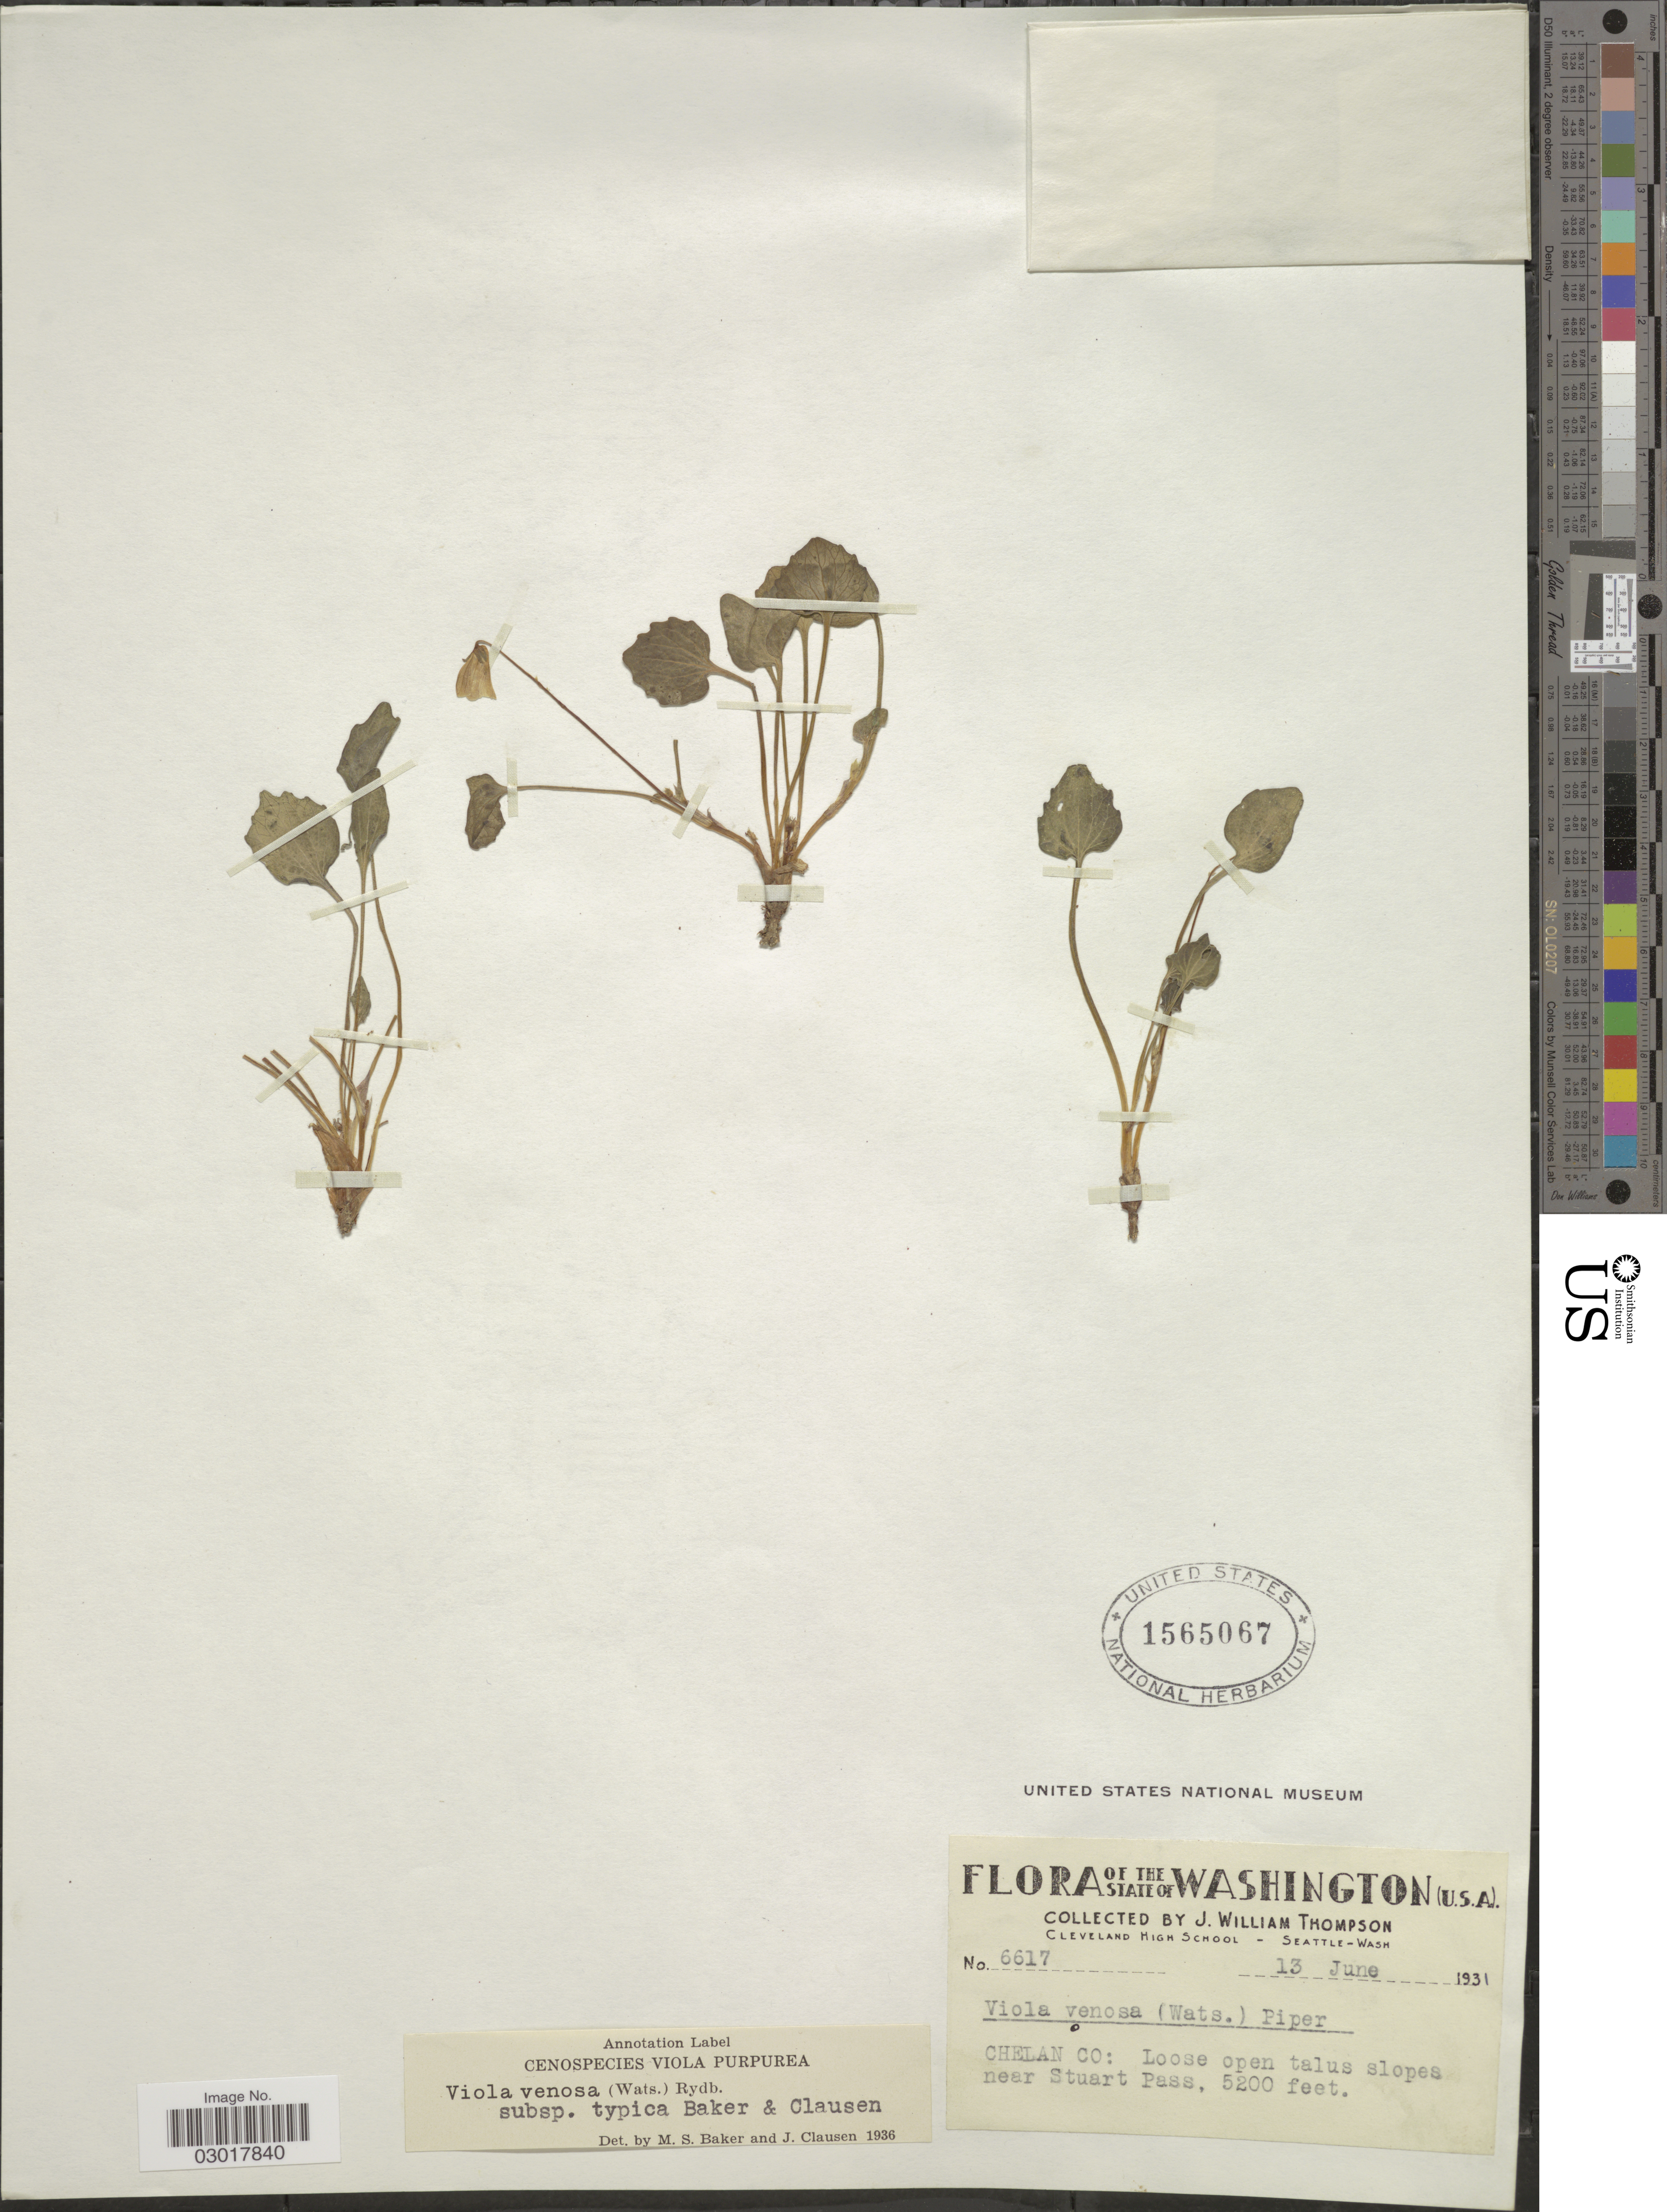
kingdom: Plantae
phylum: Tracheophyta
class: Magnoliopsida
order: Malpighiales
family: Violaceae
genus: Viola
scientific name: Viola venosa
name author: (S. Watson) Rydb.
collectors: J. W. Thompson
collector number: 6617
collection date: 1931-06-13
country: United States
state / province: Washington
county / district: Chelan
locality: Chelan Co: Loose open talus slopes near Stuart Pass.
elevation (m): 1585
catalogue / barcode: US 1565067